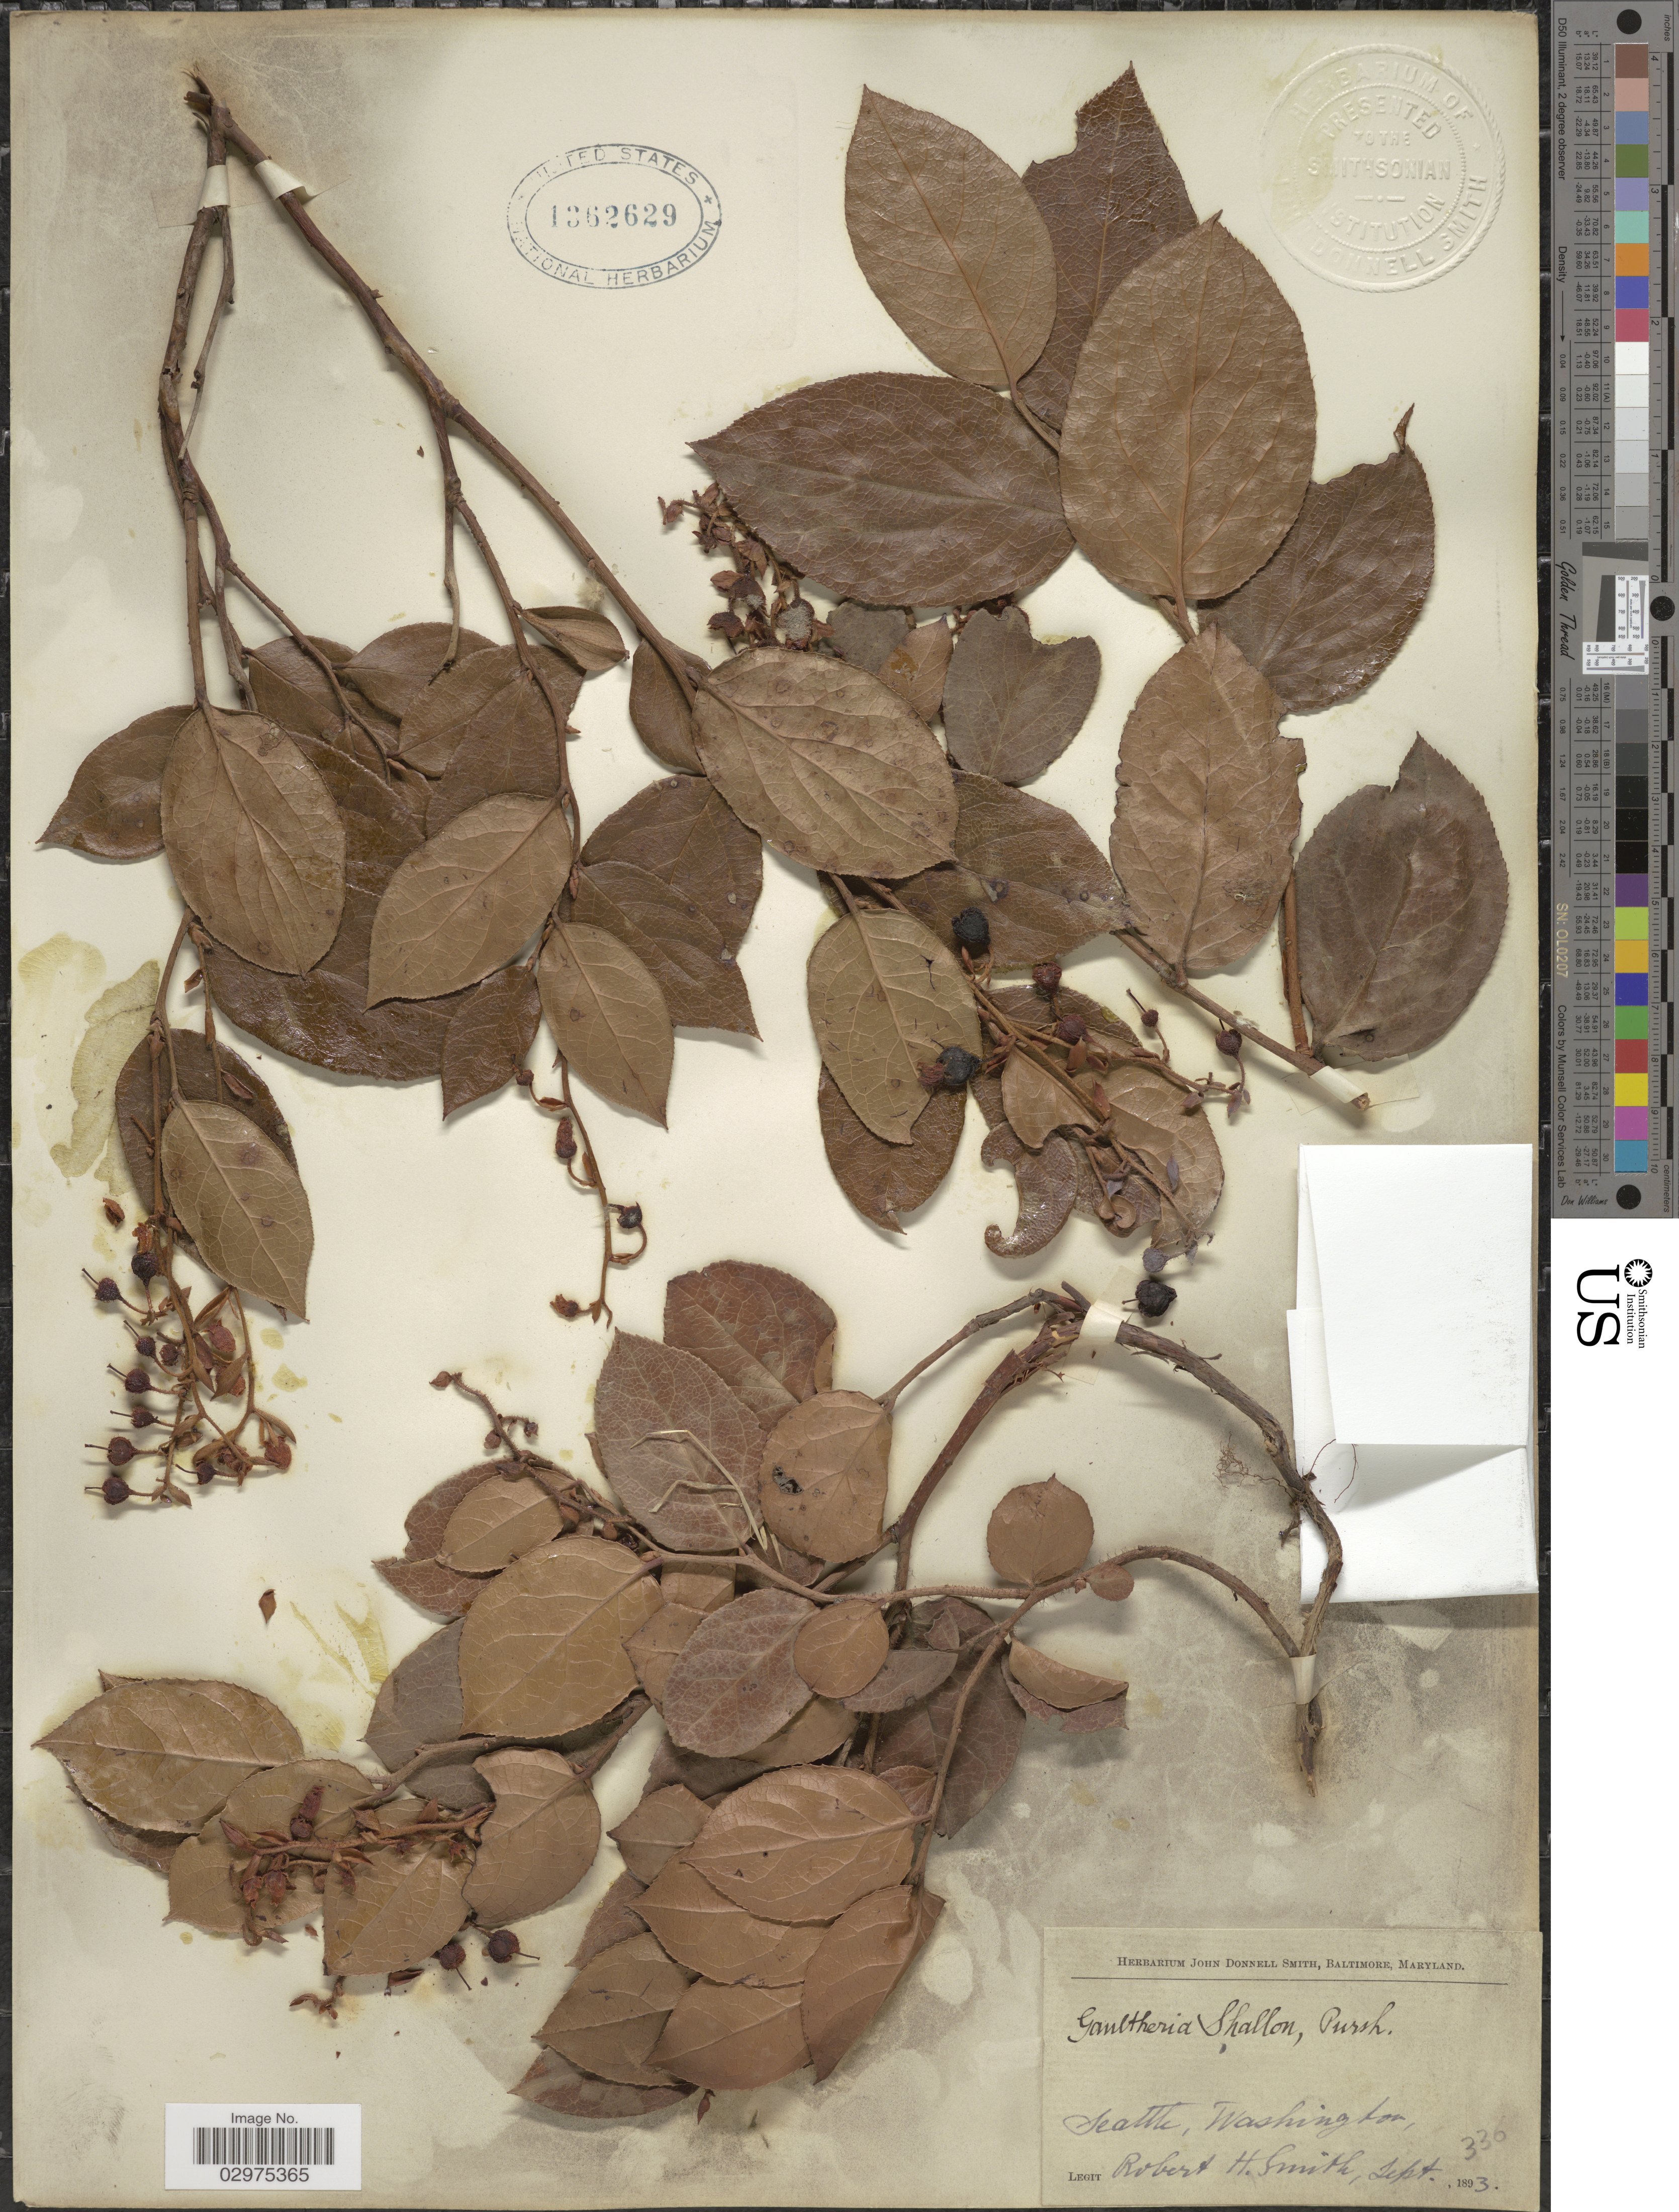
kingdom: Plantae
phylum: Tracheophyta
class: Magnoliopsida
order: Ericales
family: Ericaceae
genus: Gaultheria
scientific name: Gaultheria shallon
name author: Pursh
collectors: R. H. Smith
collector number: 336?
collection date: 1893-09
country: United States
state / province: Washington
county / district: King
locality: Seattle.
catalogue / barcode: US 1362629